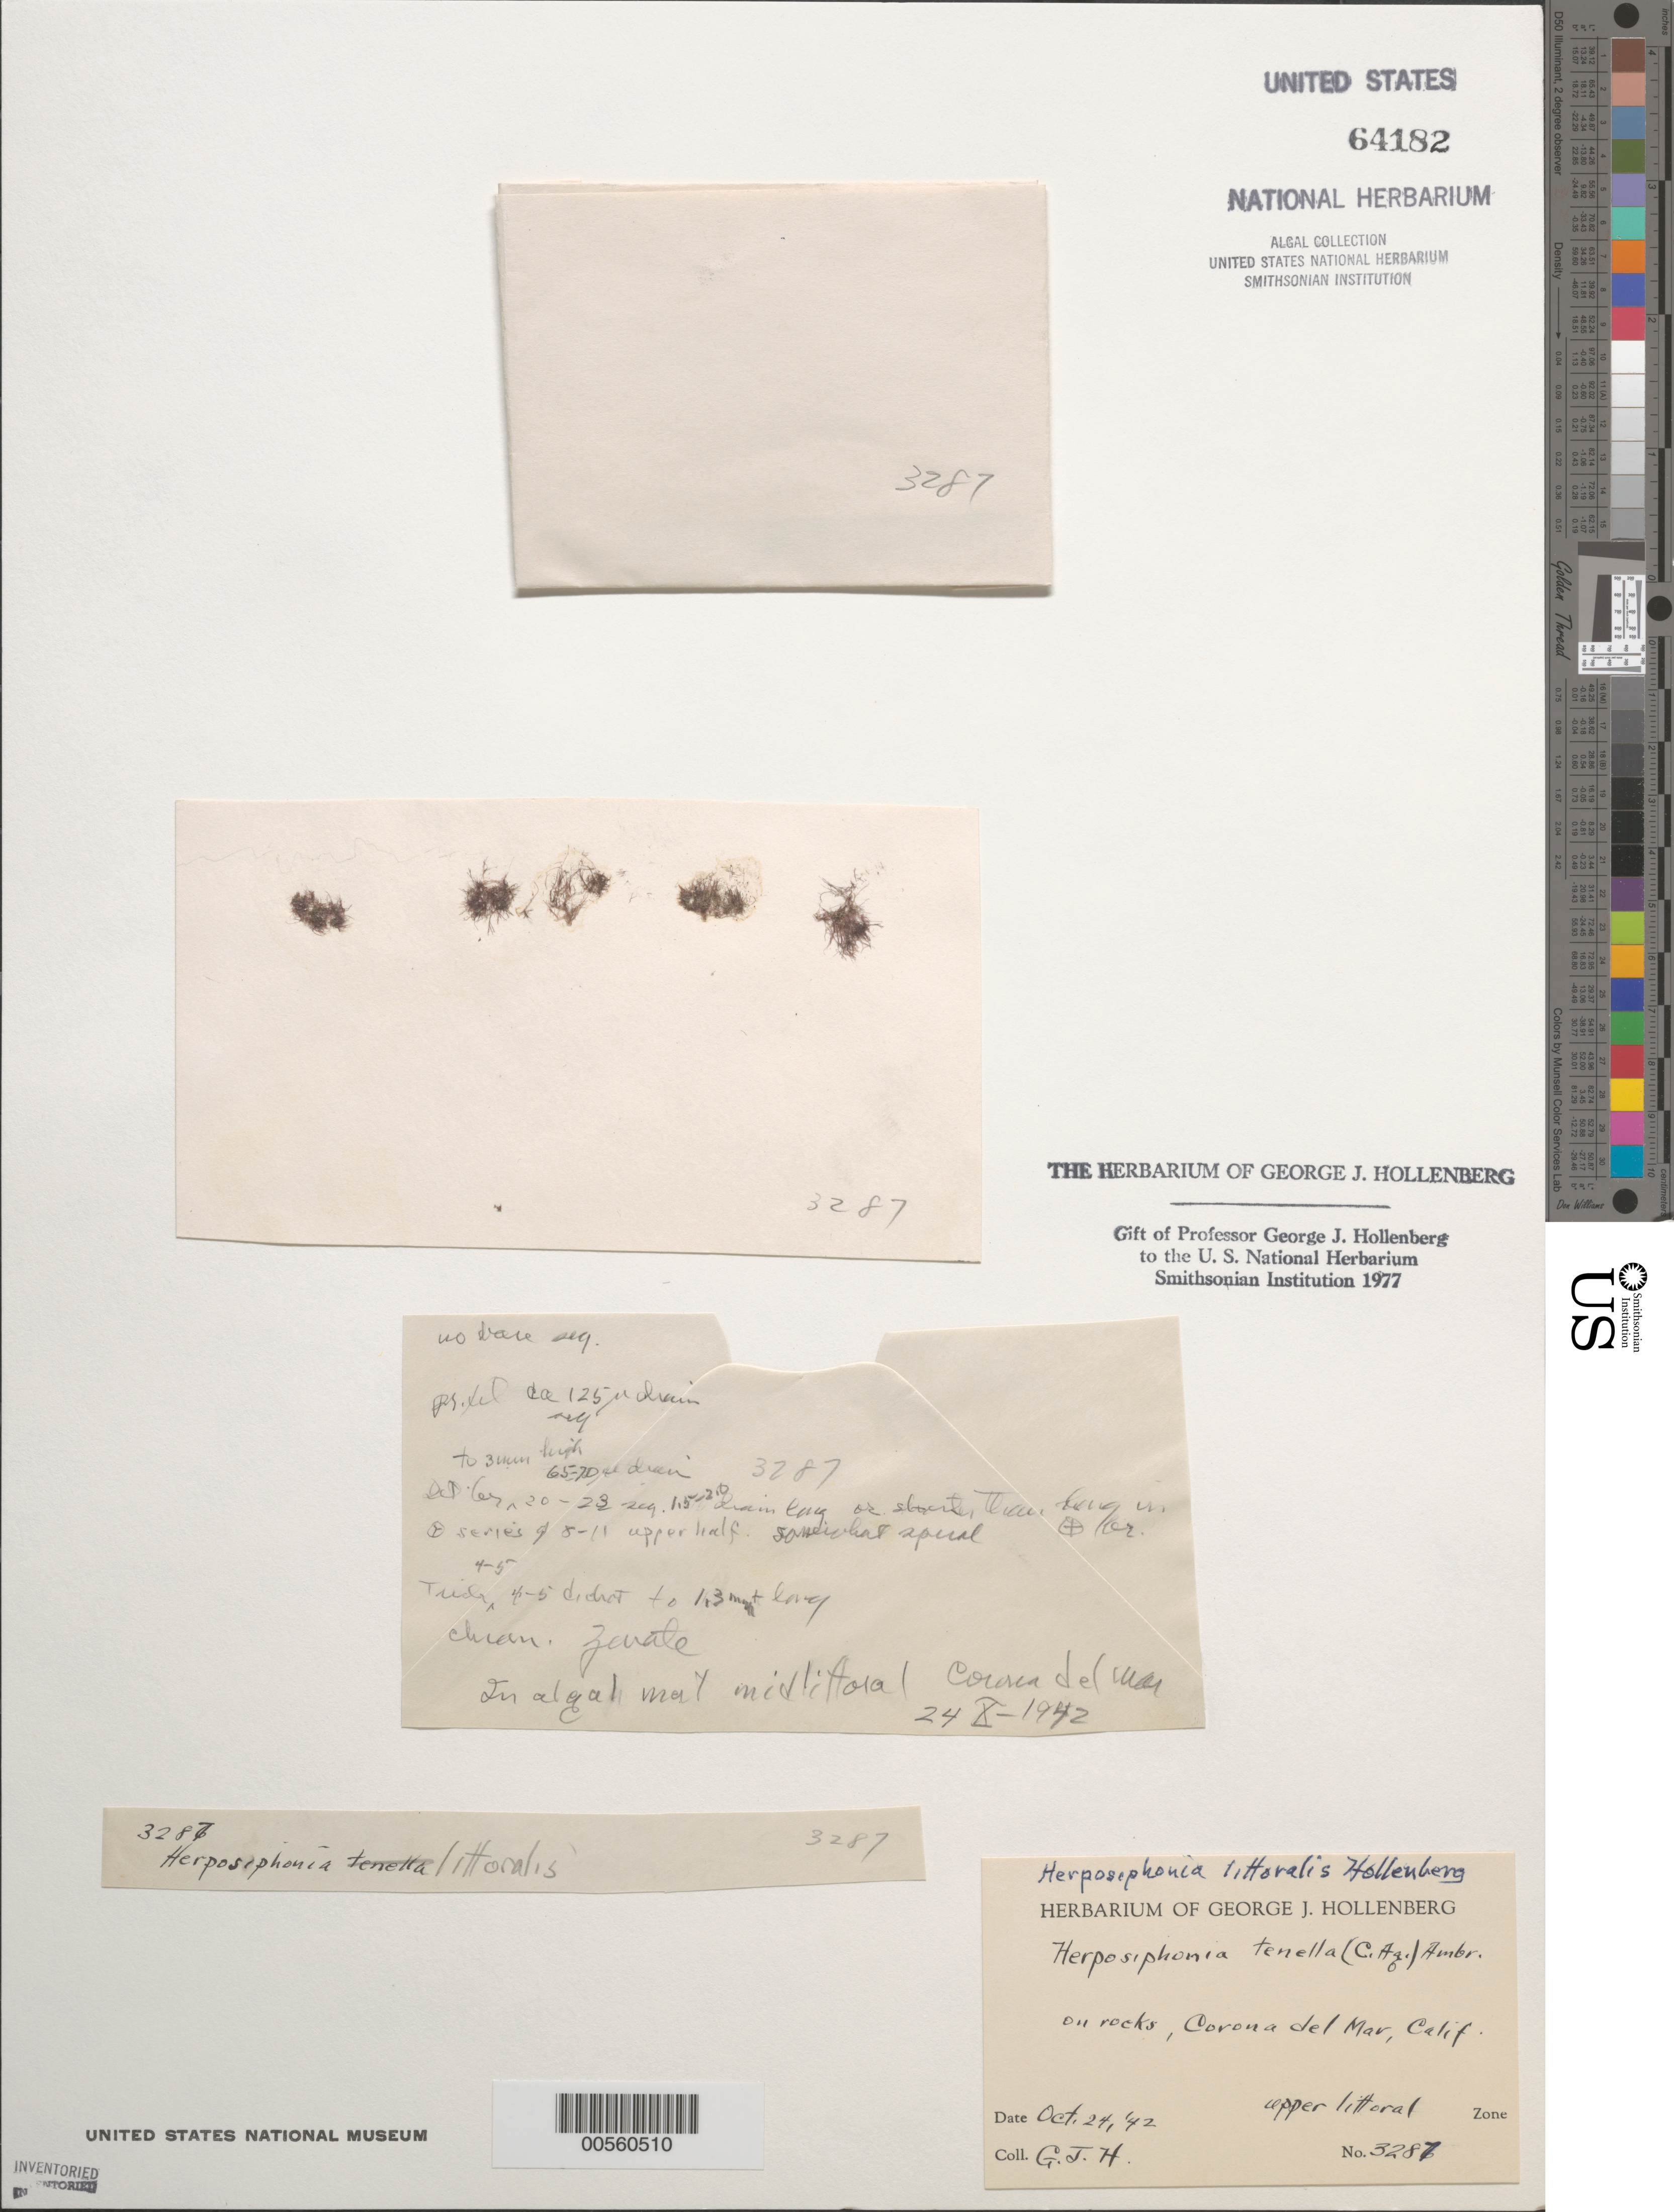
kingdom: Plantae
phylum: Rhodophyta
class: Florideophyceae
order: Ceramiales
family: Rhodomelaceae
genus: Herposiphonia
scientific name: Herposiphonia littoralis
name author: Hollenb.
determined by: Hollenberg, George J.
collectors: G. Hollenberg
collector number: GJH 3287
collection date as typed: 24 Oct 1942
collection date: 1942-10-24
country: United States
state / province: California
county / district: Orange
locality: Corona del Mar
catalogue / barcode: US 64182